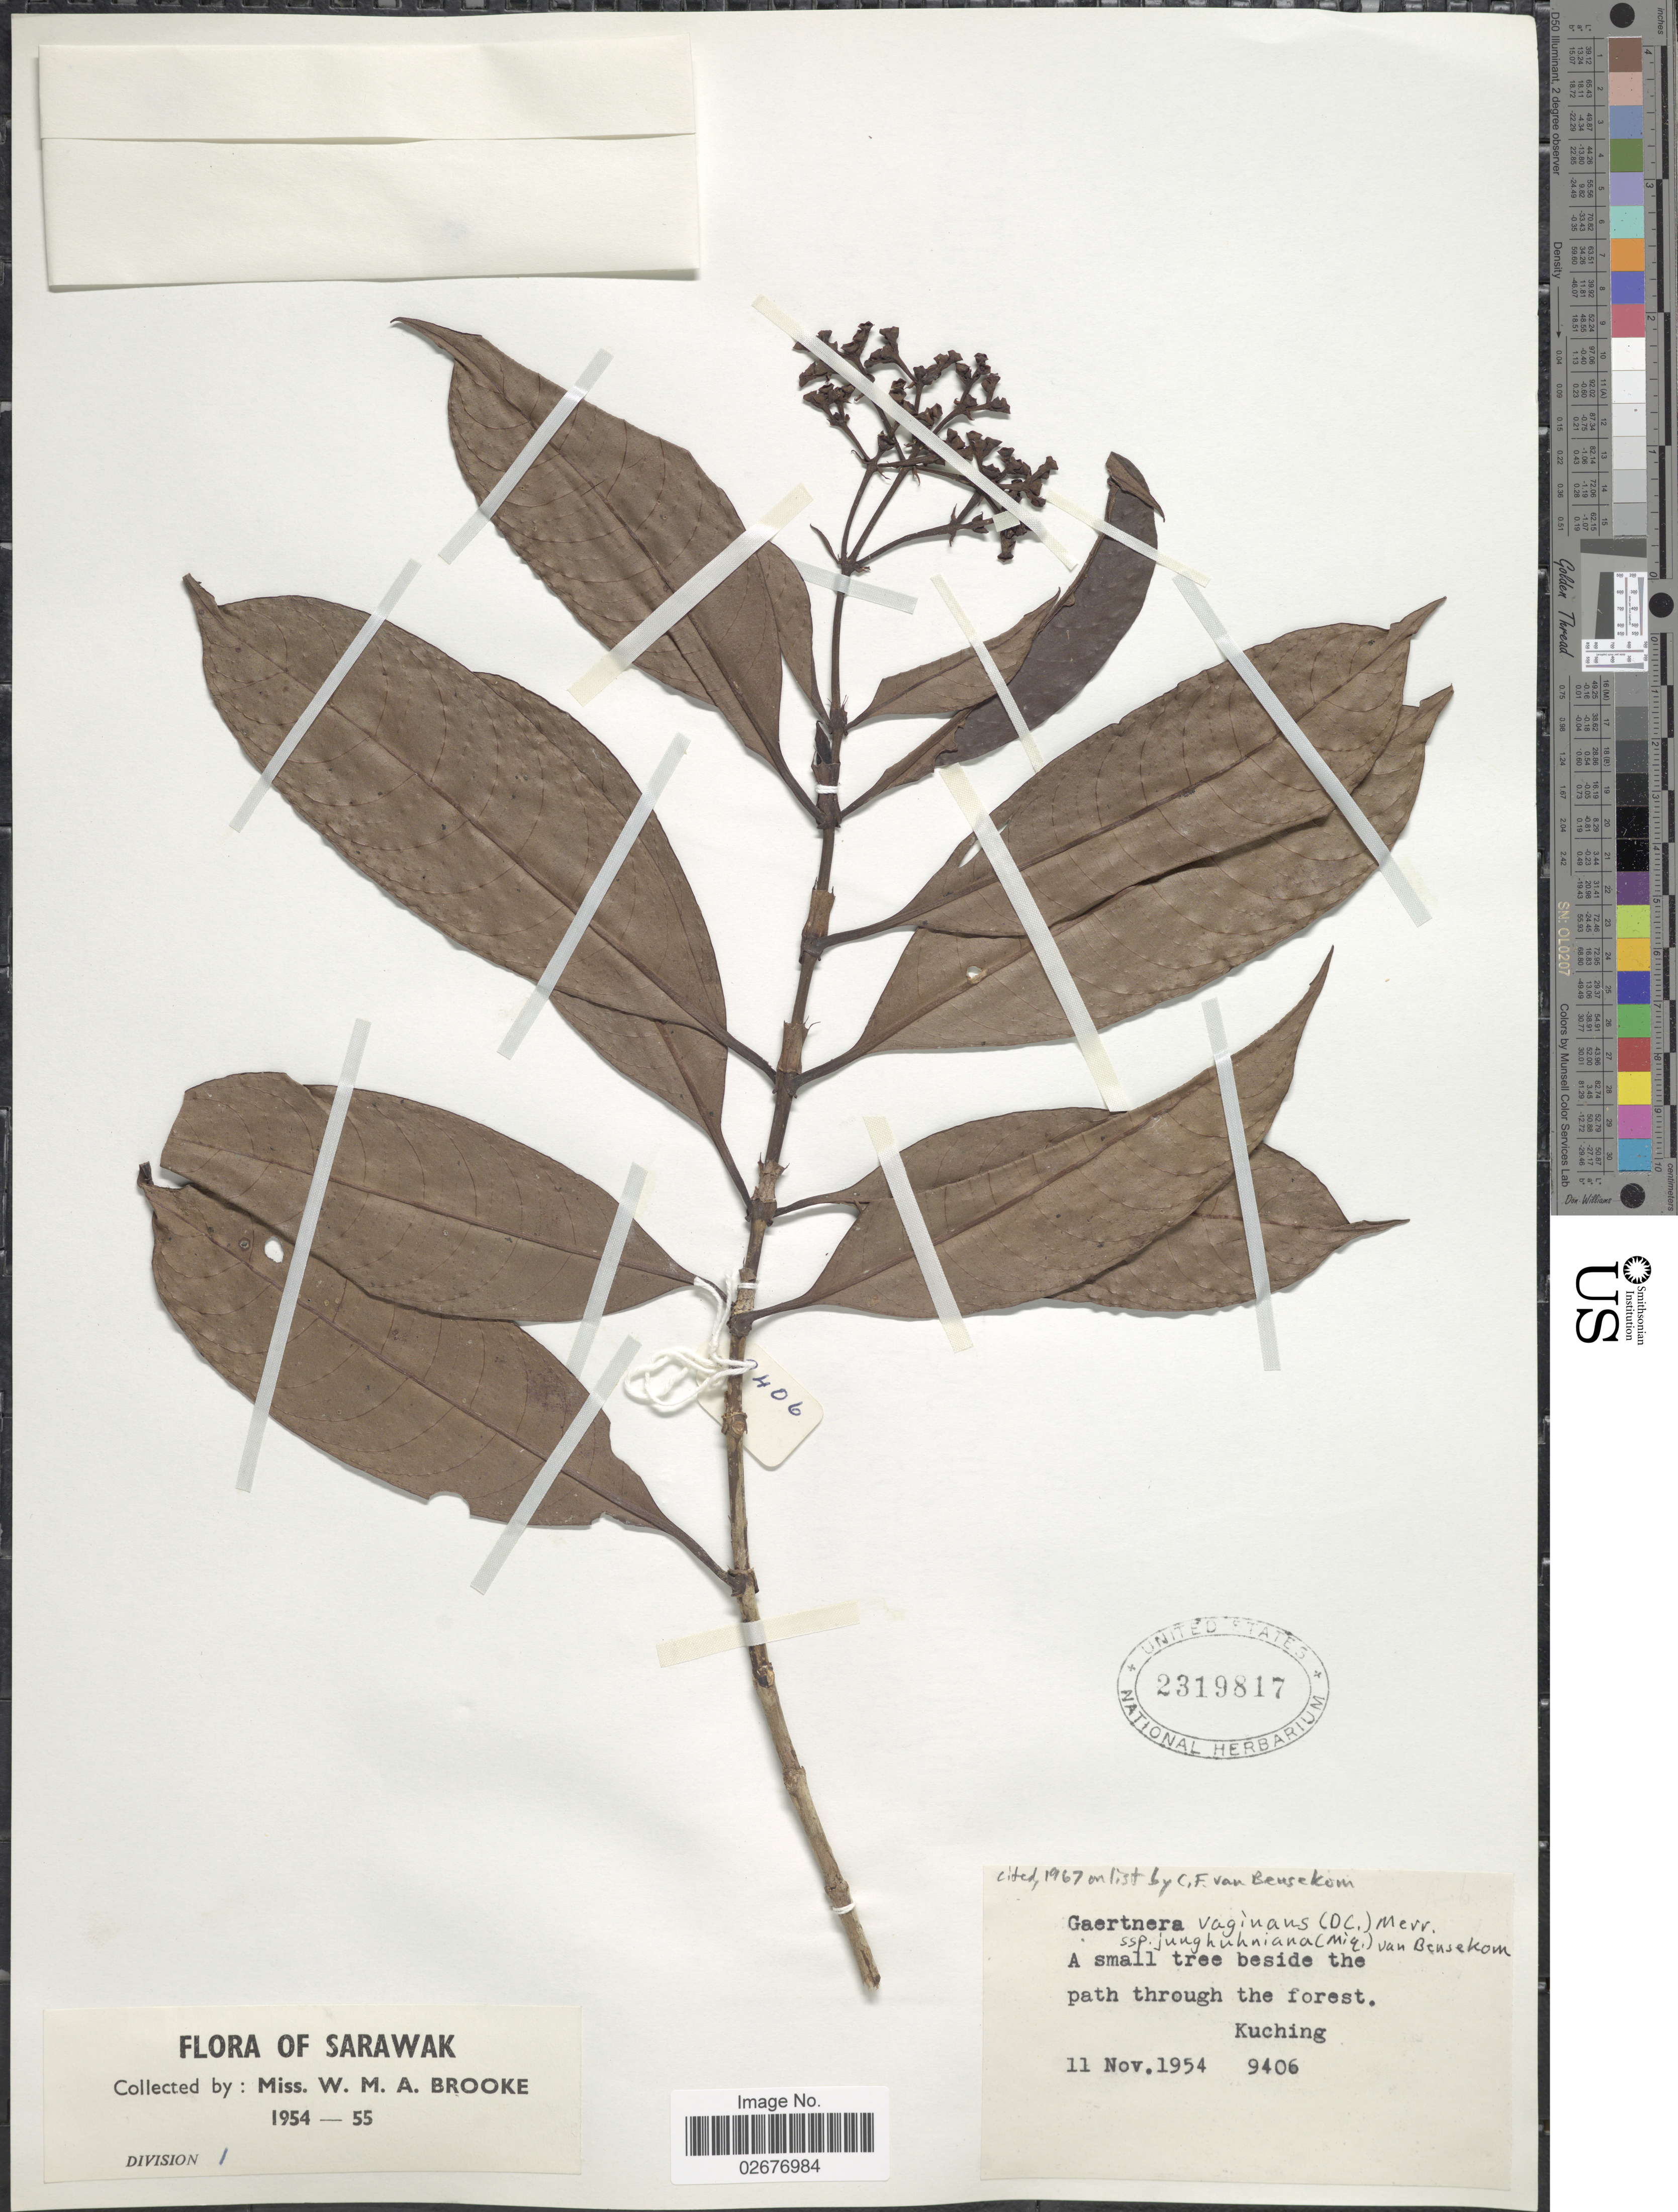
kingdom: Plantae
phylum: Tracheophyta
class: Magnoliopsida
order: Gentianales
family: Rubiaceae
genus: Gaertnera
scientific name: Gaertnera junghuhniana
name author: Miq.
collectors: W. Brooke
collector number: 9406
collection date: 1954-11-11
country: Malaysia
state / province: Sarawak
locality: A small tree beside the path through the forest, Kuching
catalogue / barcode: US 2319817